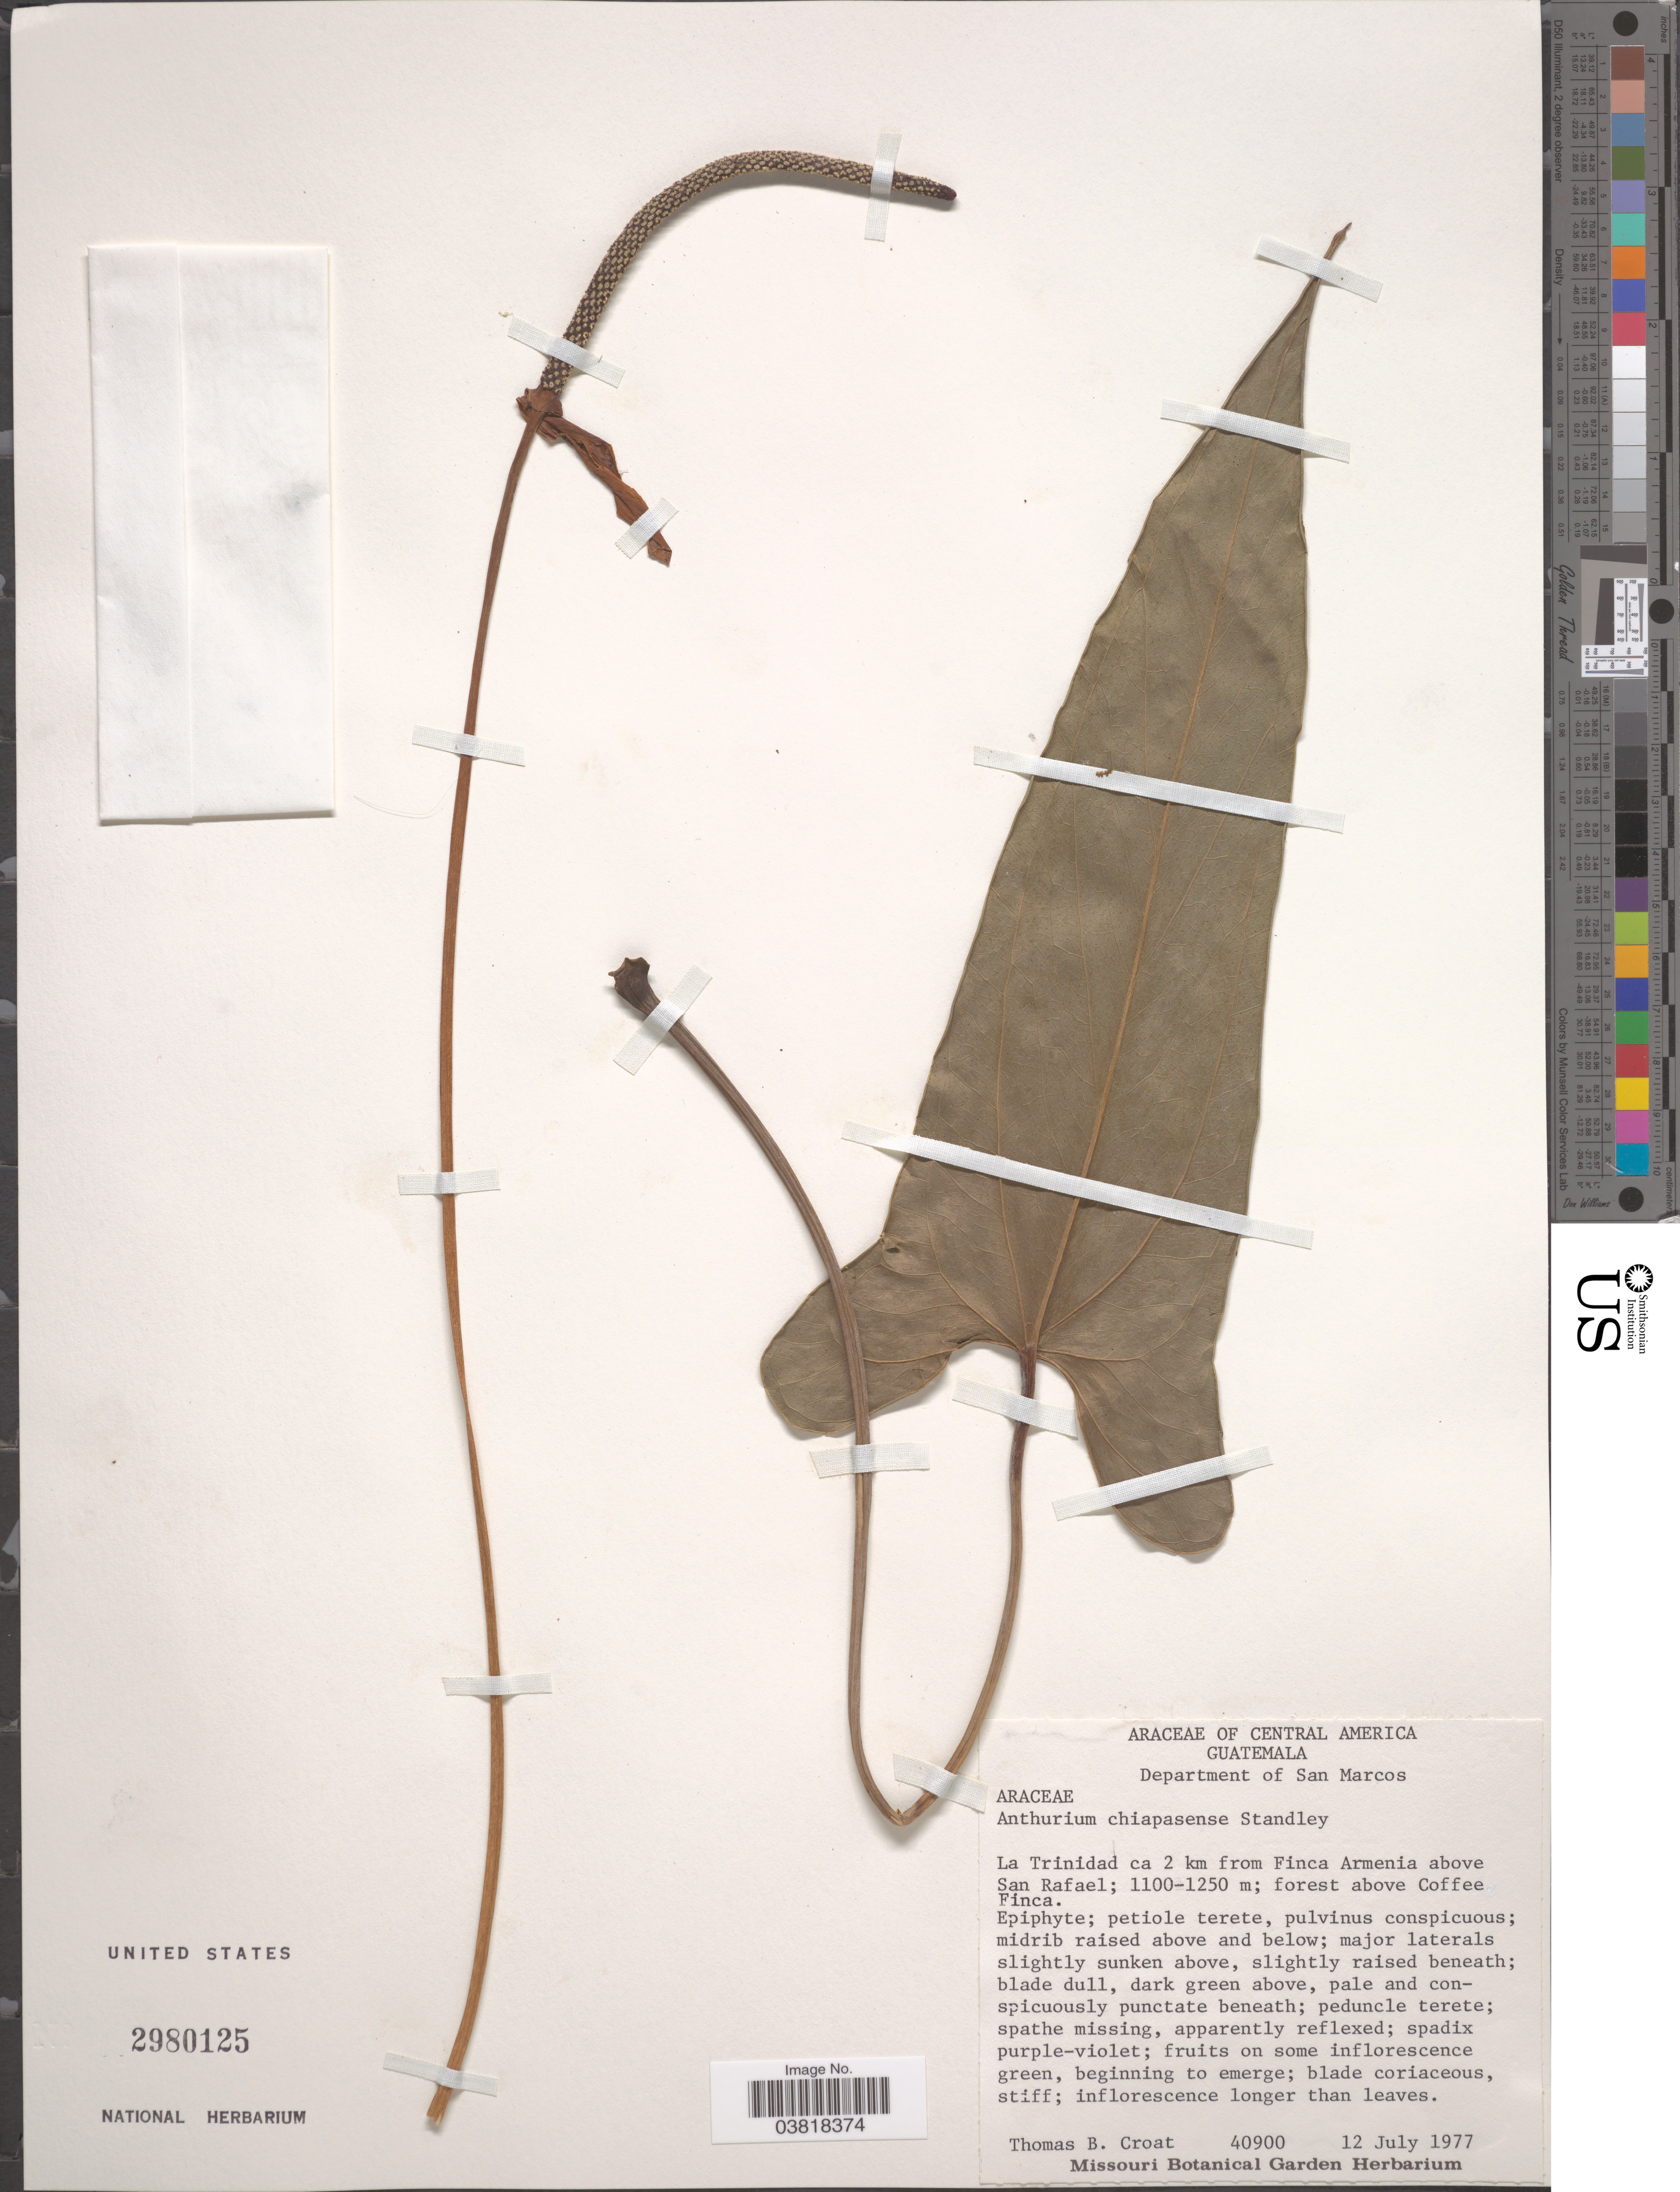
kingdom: Plantae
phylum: Tracheophyta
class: Liliopsida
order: Alismatales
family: Araceae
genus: Anthurium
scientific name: Anthurium chiapasense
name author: Standl.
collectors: T. B. Croat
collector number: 40900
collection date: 1977-07-12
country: Guatemala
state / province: San Marcos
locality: Department of San Marcos. La Trinidad ca 2 km from Finca Armenia above San Rafael; forest above Coffee Finca.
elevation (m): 1100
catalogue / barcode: US 2980125